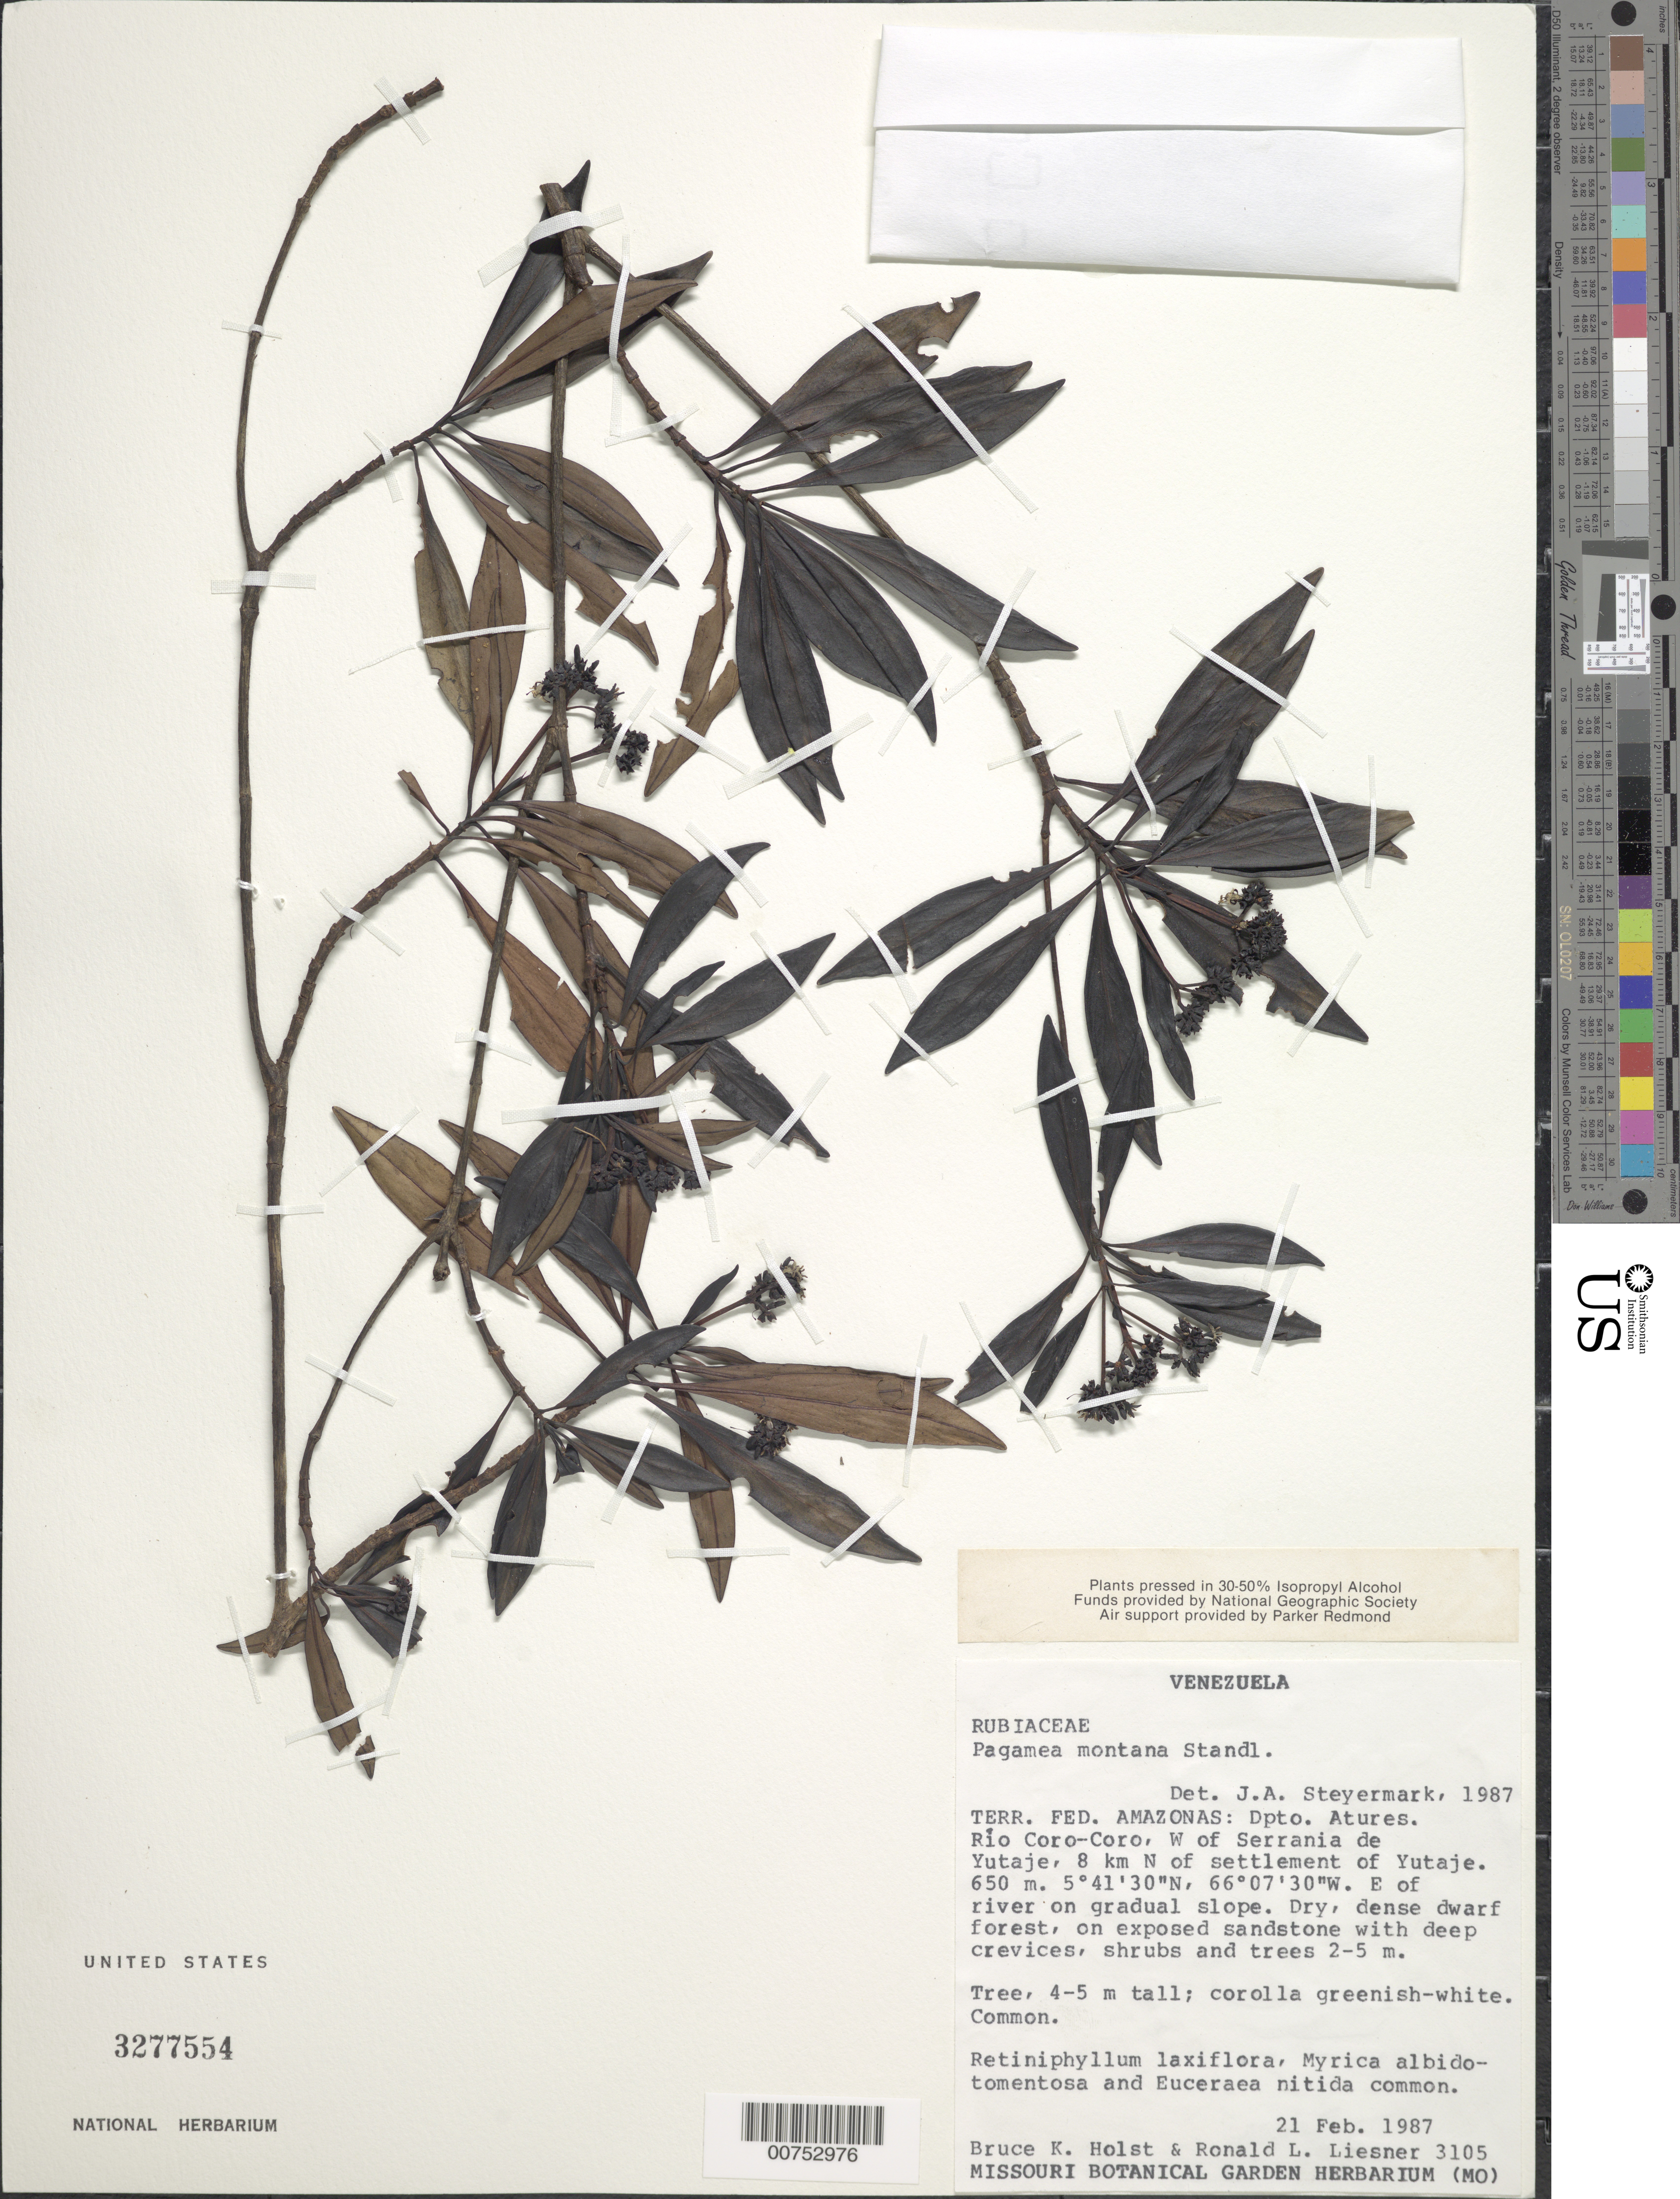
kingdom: Plantae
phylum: Tracheophyta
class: Magnoliopsida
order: Gentianales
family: Rubiaceae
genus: Pagamea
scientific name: Pagamea montana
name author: Gleason & Standl.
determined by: Steyermark, Julian A., (VEN)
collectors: B. Holst & R. L. Liesner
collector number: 3105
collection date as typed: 21-Feb-87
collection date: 1987-02-21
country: Venezuela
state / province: Amazonas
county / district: Atures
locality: Río Coro-Coro, W of Serrania de Yutajé, 8 km N of Yutajé settlement, E of river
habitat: Gradual slope; dry, dense dwarf forest on exposed sandstone with deep crevices, shrubs and trees 2-5m…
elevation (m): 650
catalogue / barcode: US 3277554